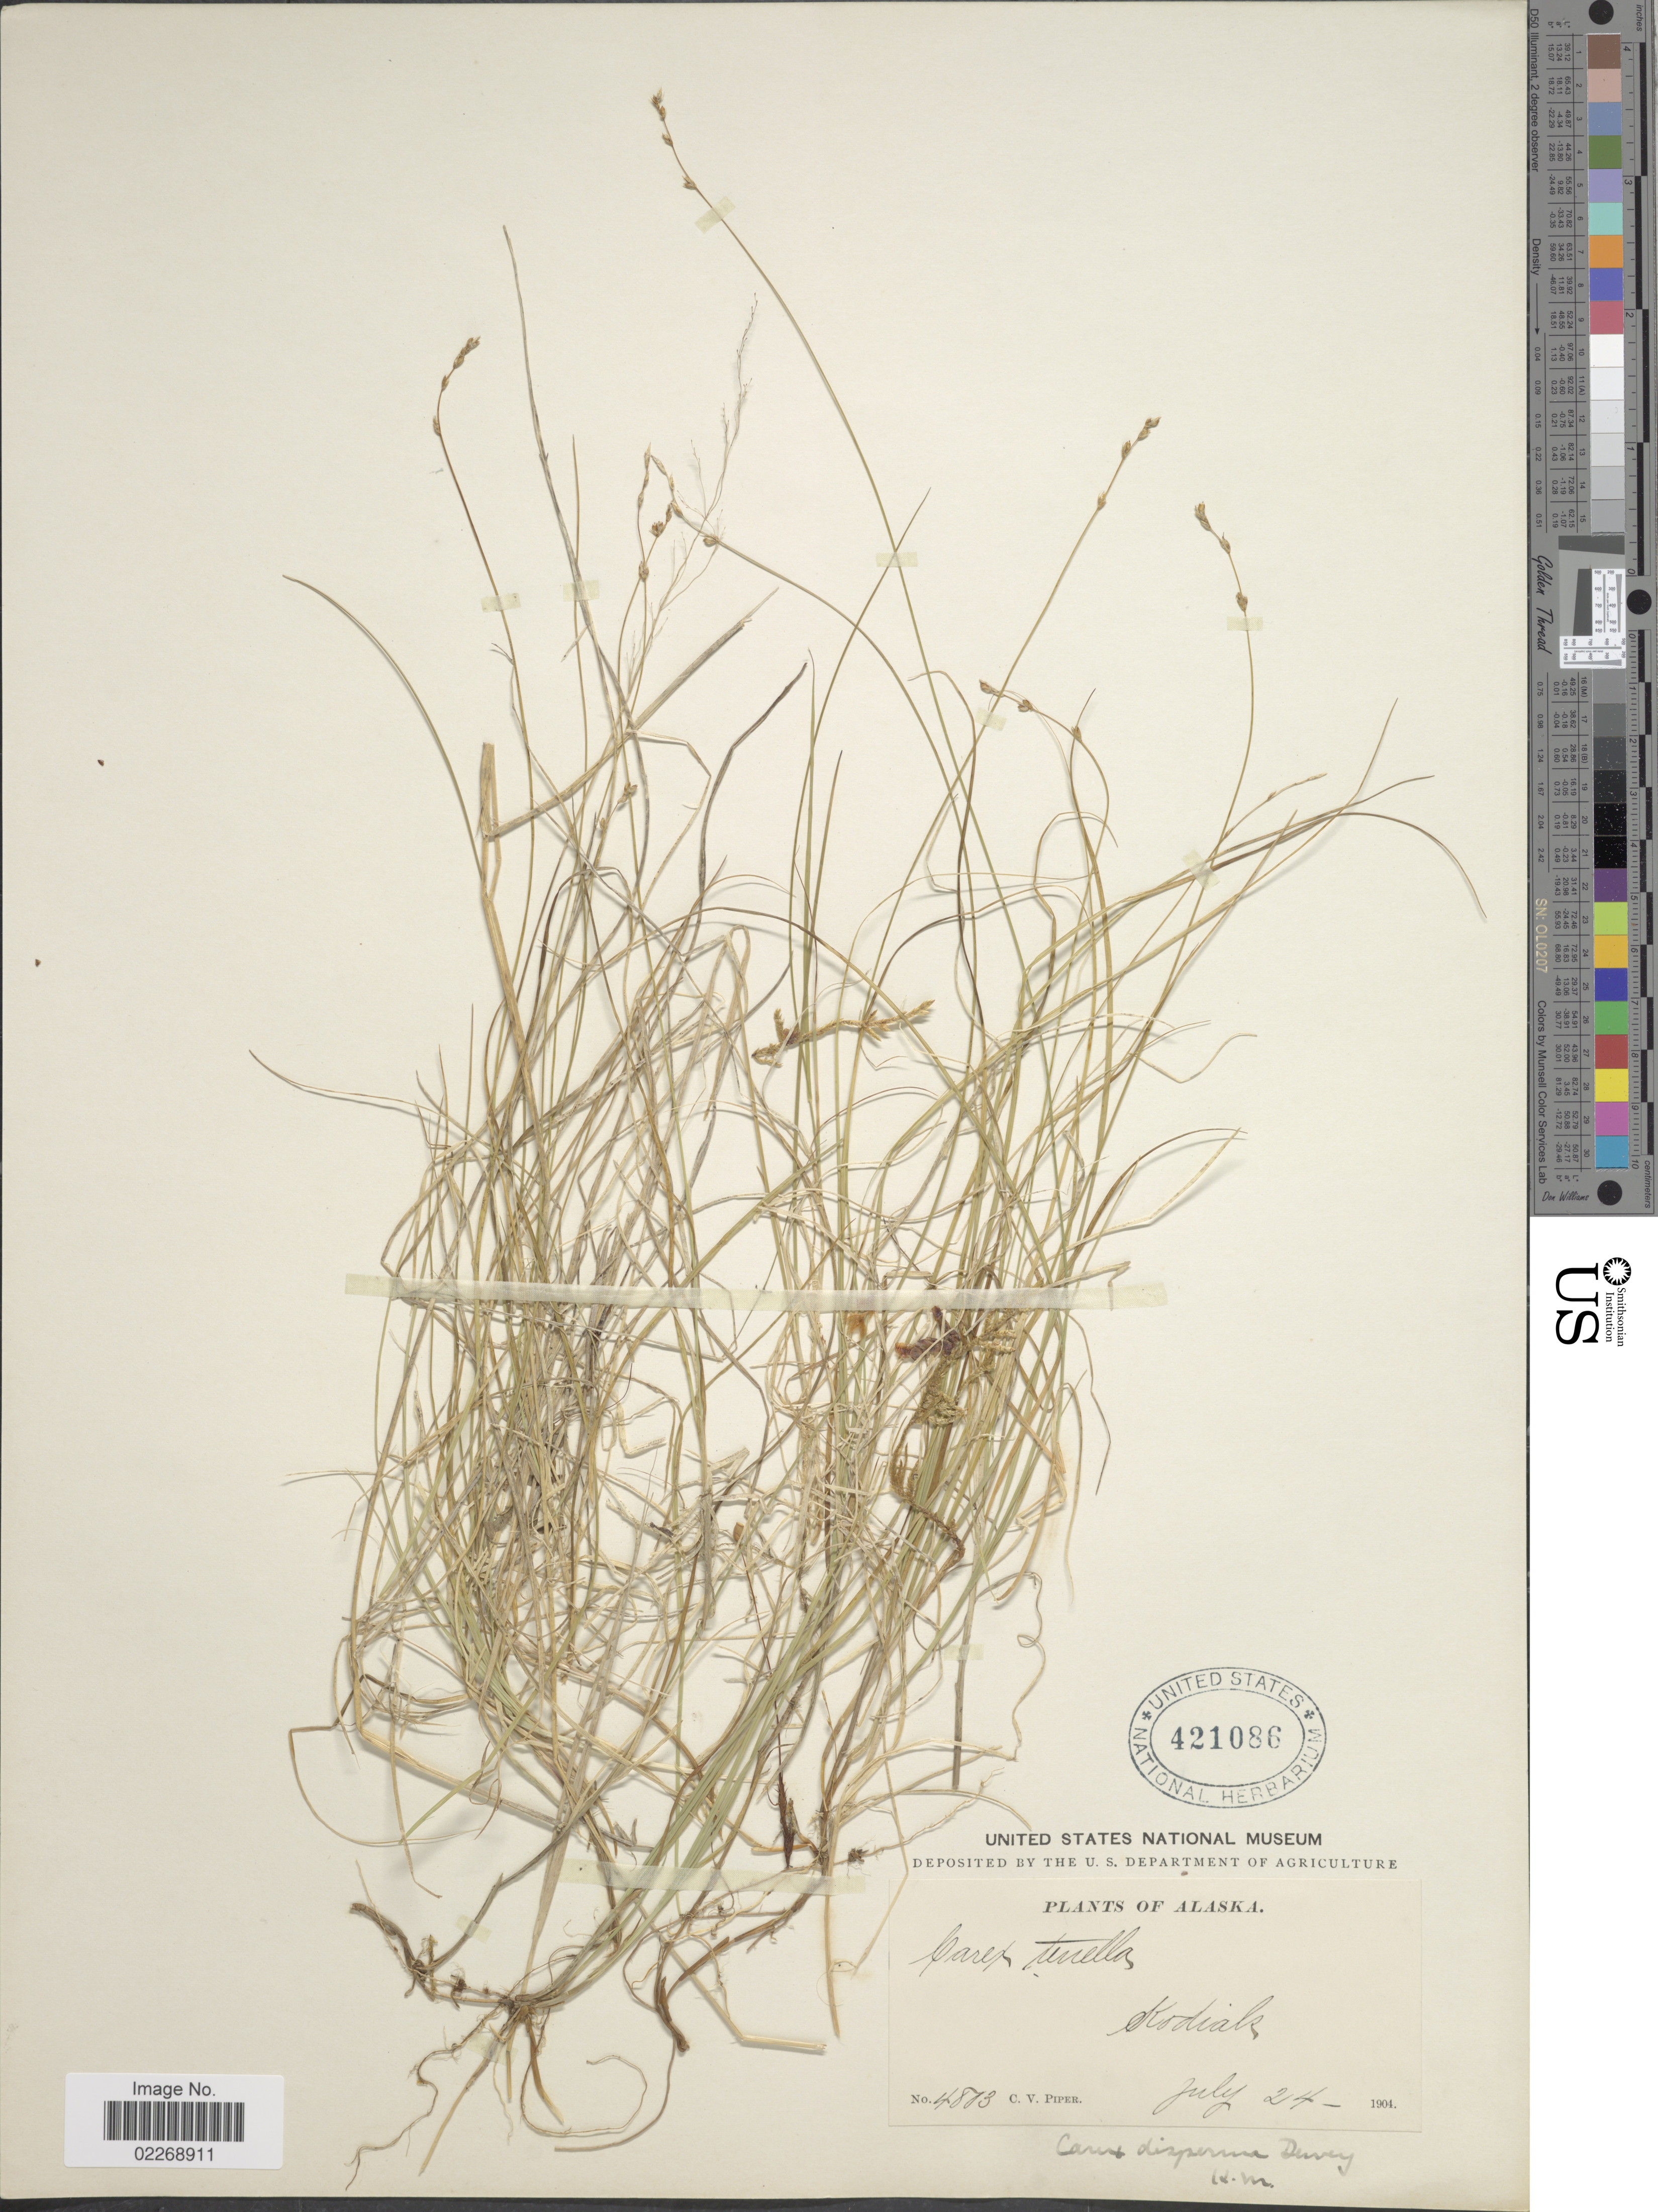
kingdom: Plantae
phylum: Tracheophyta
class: Liliopsida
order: Poales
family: Cyperaceae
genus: Carex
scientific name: Carex disperma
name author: Dewey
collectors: C. V. Piper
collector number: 4803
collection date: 1904-07-24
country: United States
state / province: Alaska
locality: Kodiak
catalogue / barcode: US 421086